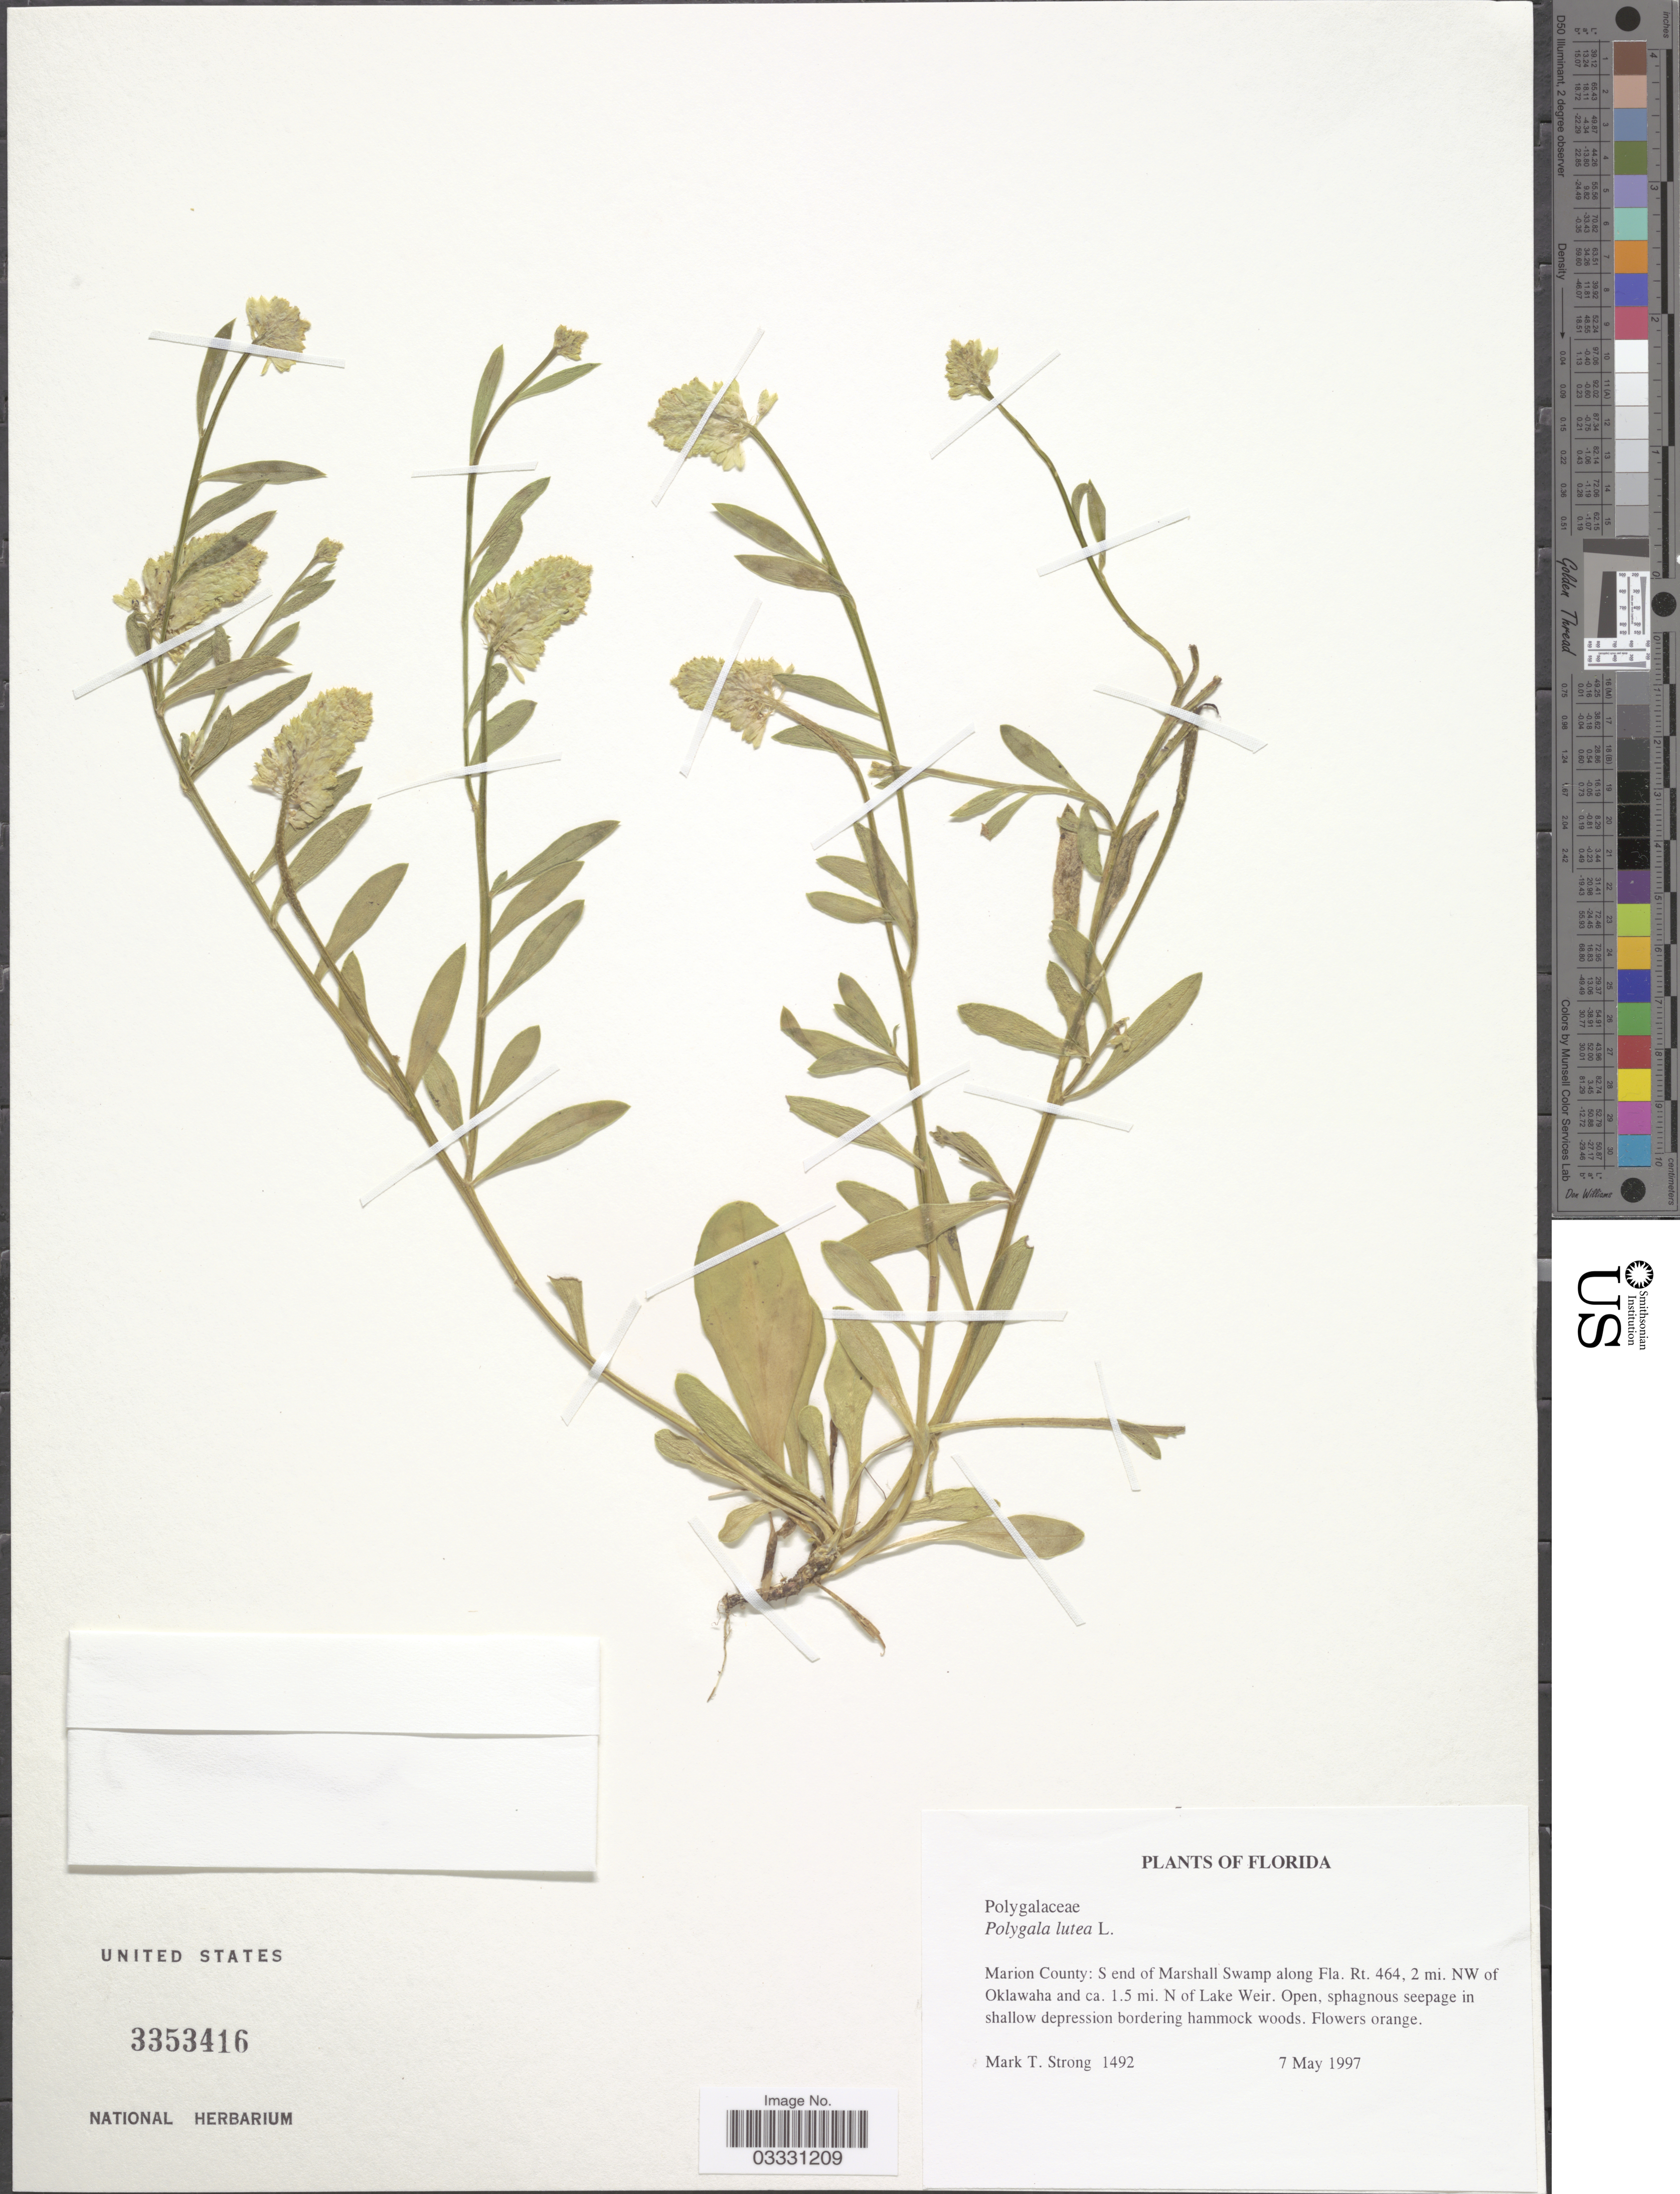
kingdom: Plantae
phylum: Tracheophyta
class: Magnoliopsida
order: Fabales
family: Polygalaceae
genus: Polygala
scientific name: Polygala lutea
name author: L.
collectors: M. T. Strong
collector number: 1492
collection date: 1997-05-07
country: United States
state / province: Florida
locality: Marion County: S end of Marshall Swamp along Fla. Rt. 464, 2 mi. NW of Oklawaha and ca. 1.5 mi. N of Lake Weir.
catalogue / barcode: US 3353416